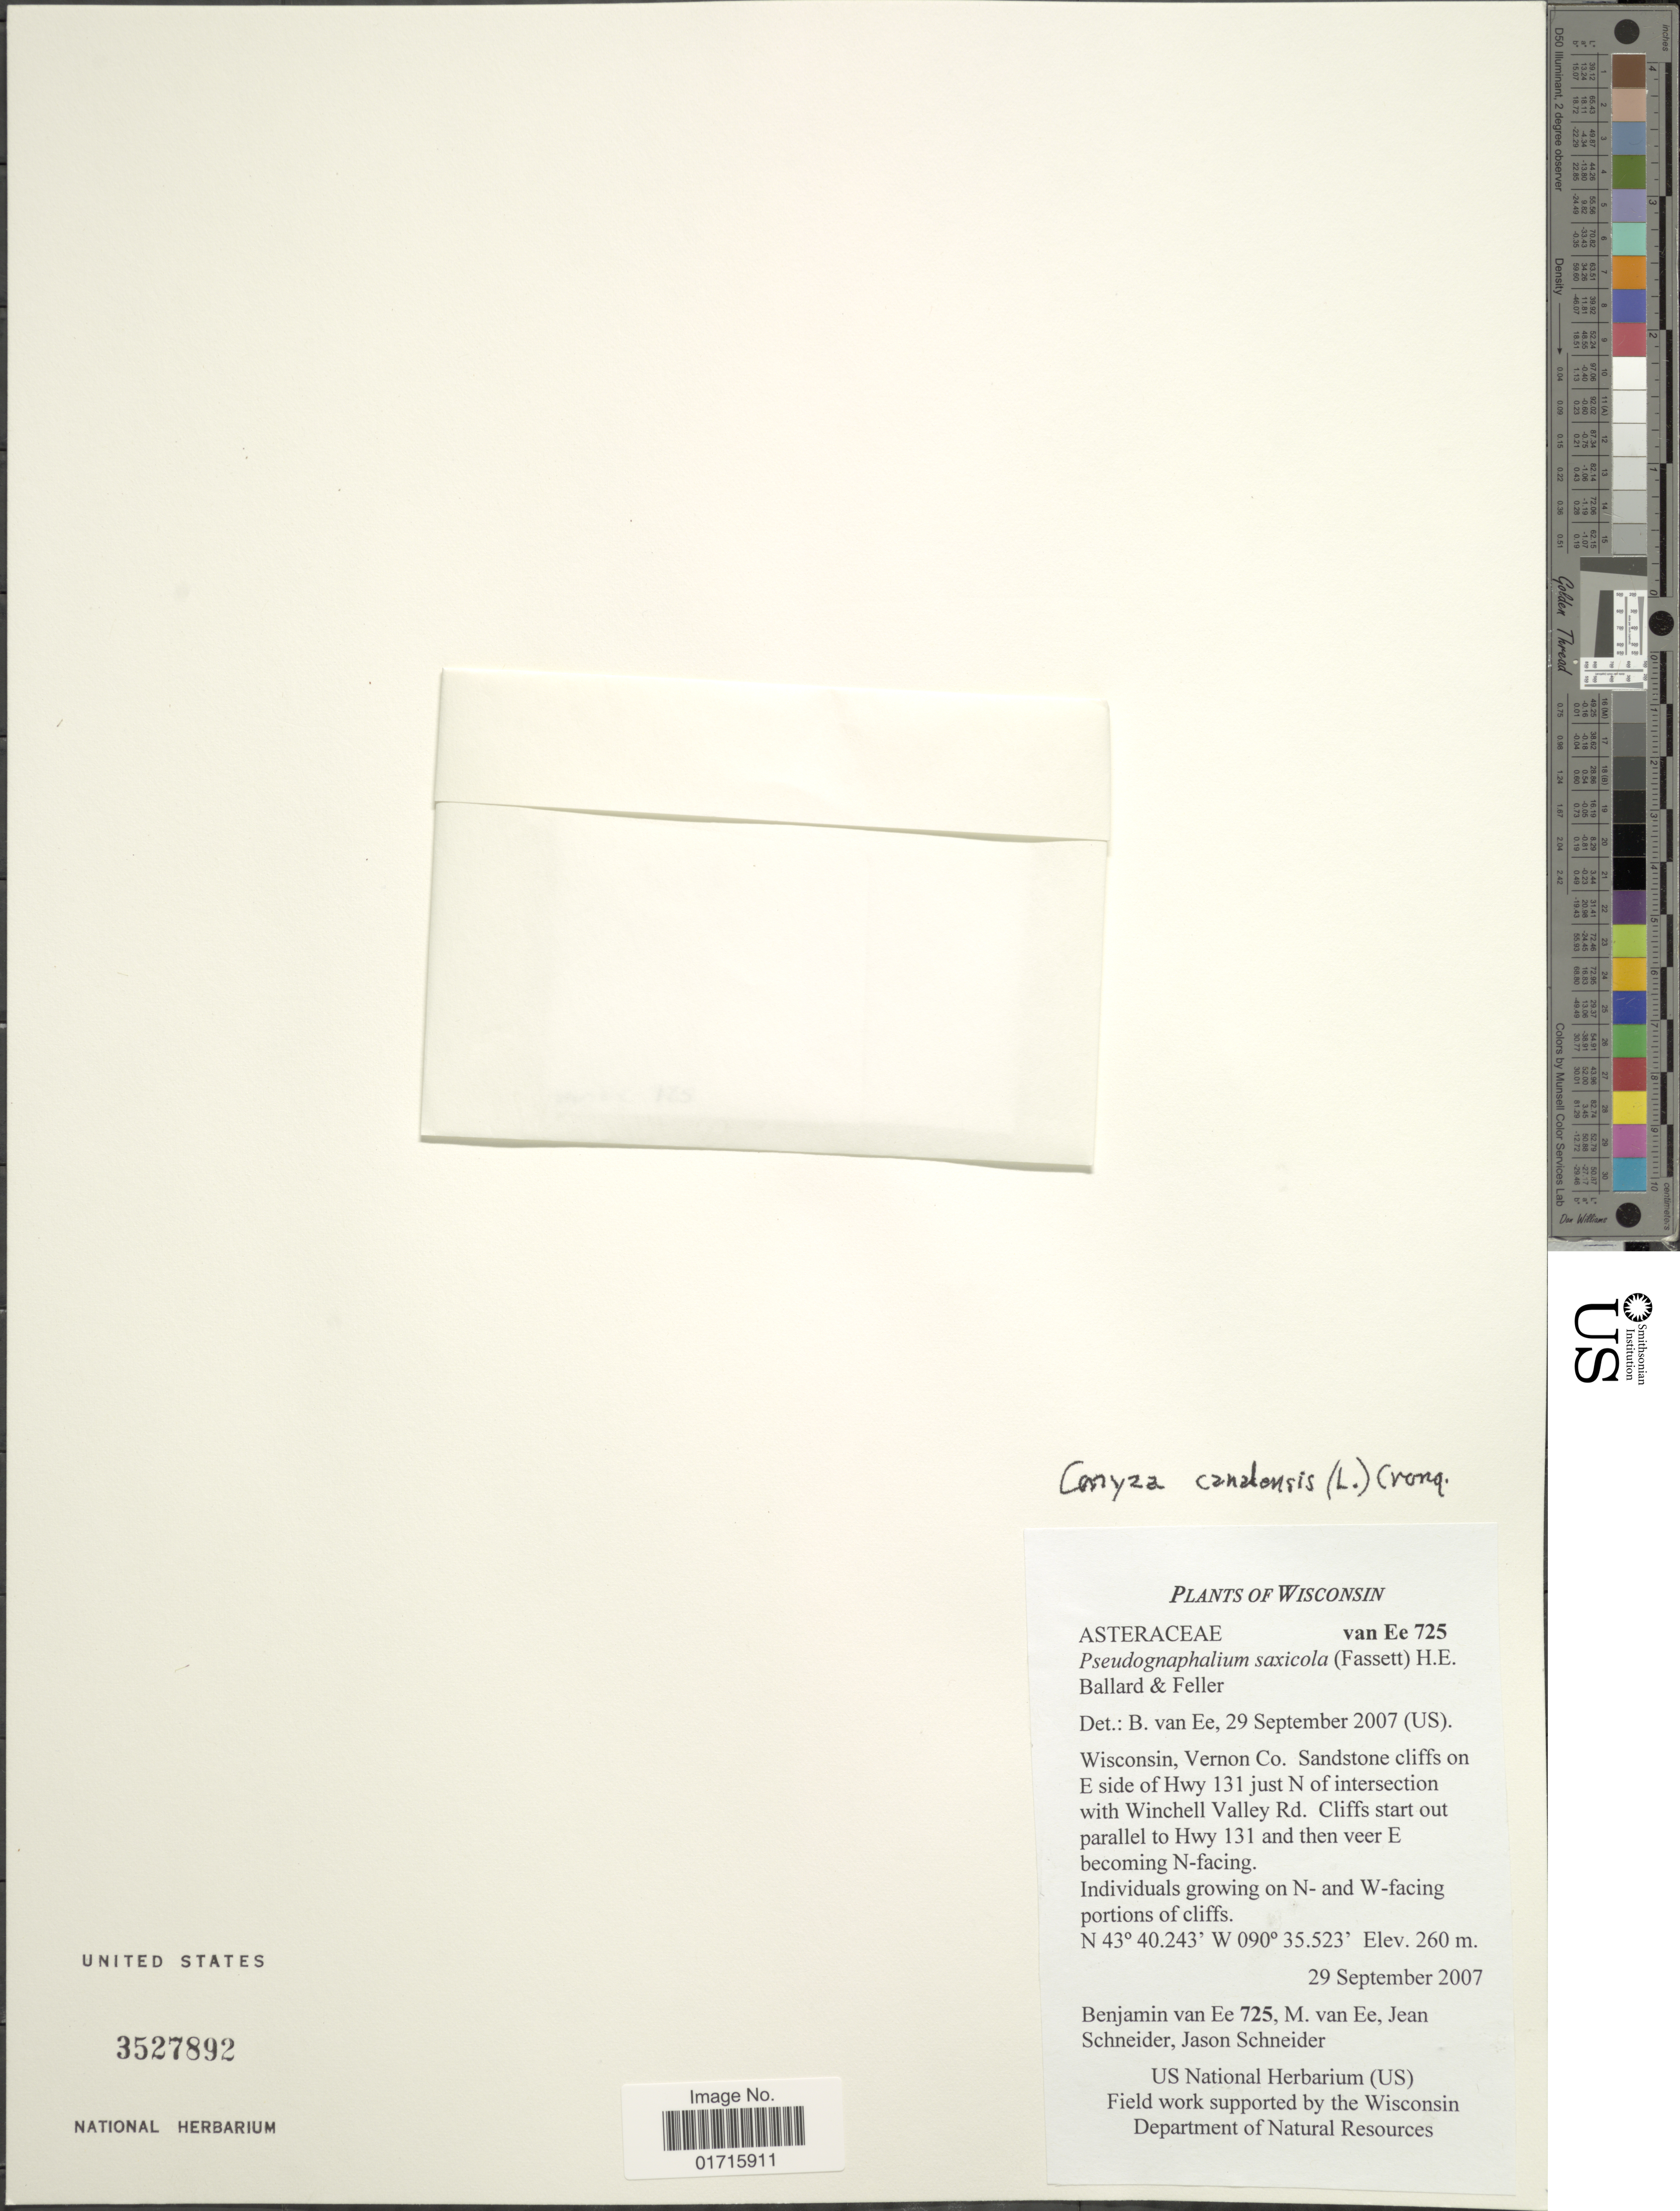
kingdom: Plantae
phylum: Tracheophyta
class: Magnoliopsida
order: Asterales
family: Asteraceae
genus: Conyza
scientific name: Conyza canadensis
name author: (L.) Cronq.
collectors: B. van Ee, M. Van Ee, J. Schneider & J. Schneider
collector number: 725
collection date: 2007-09-29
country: United States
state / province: Wisconsin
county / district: Vernon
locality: Wisconsin, Vernon Co. Sandstone cliffs on E side of Hqy 131 just n of intersection with Winchell Valley Rd. Cliffs start out parallel to Hwy 131 and then veer E becoming N-facing Individuals growing on N- and W-facing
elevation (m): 260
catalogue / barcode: US 3527892